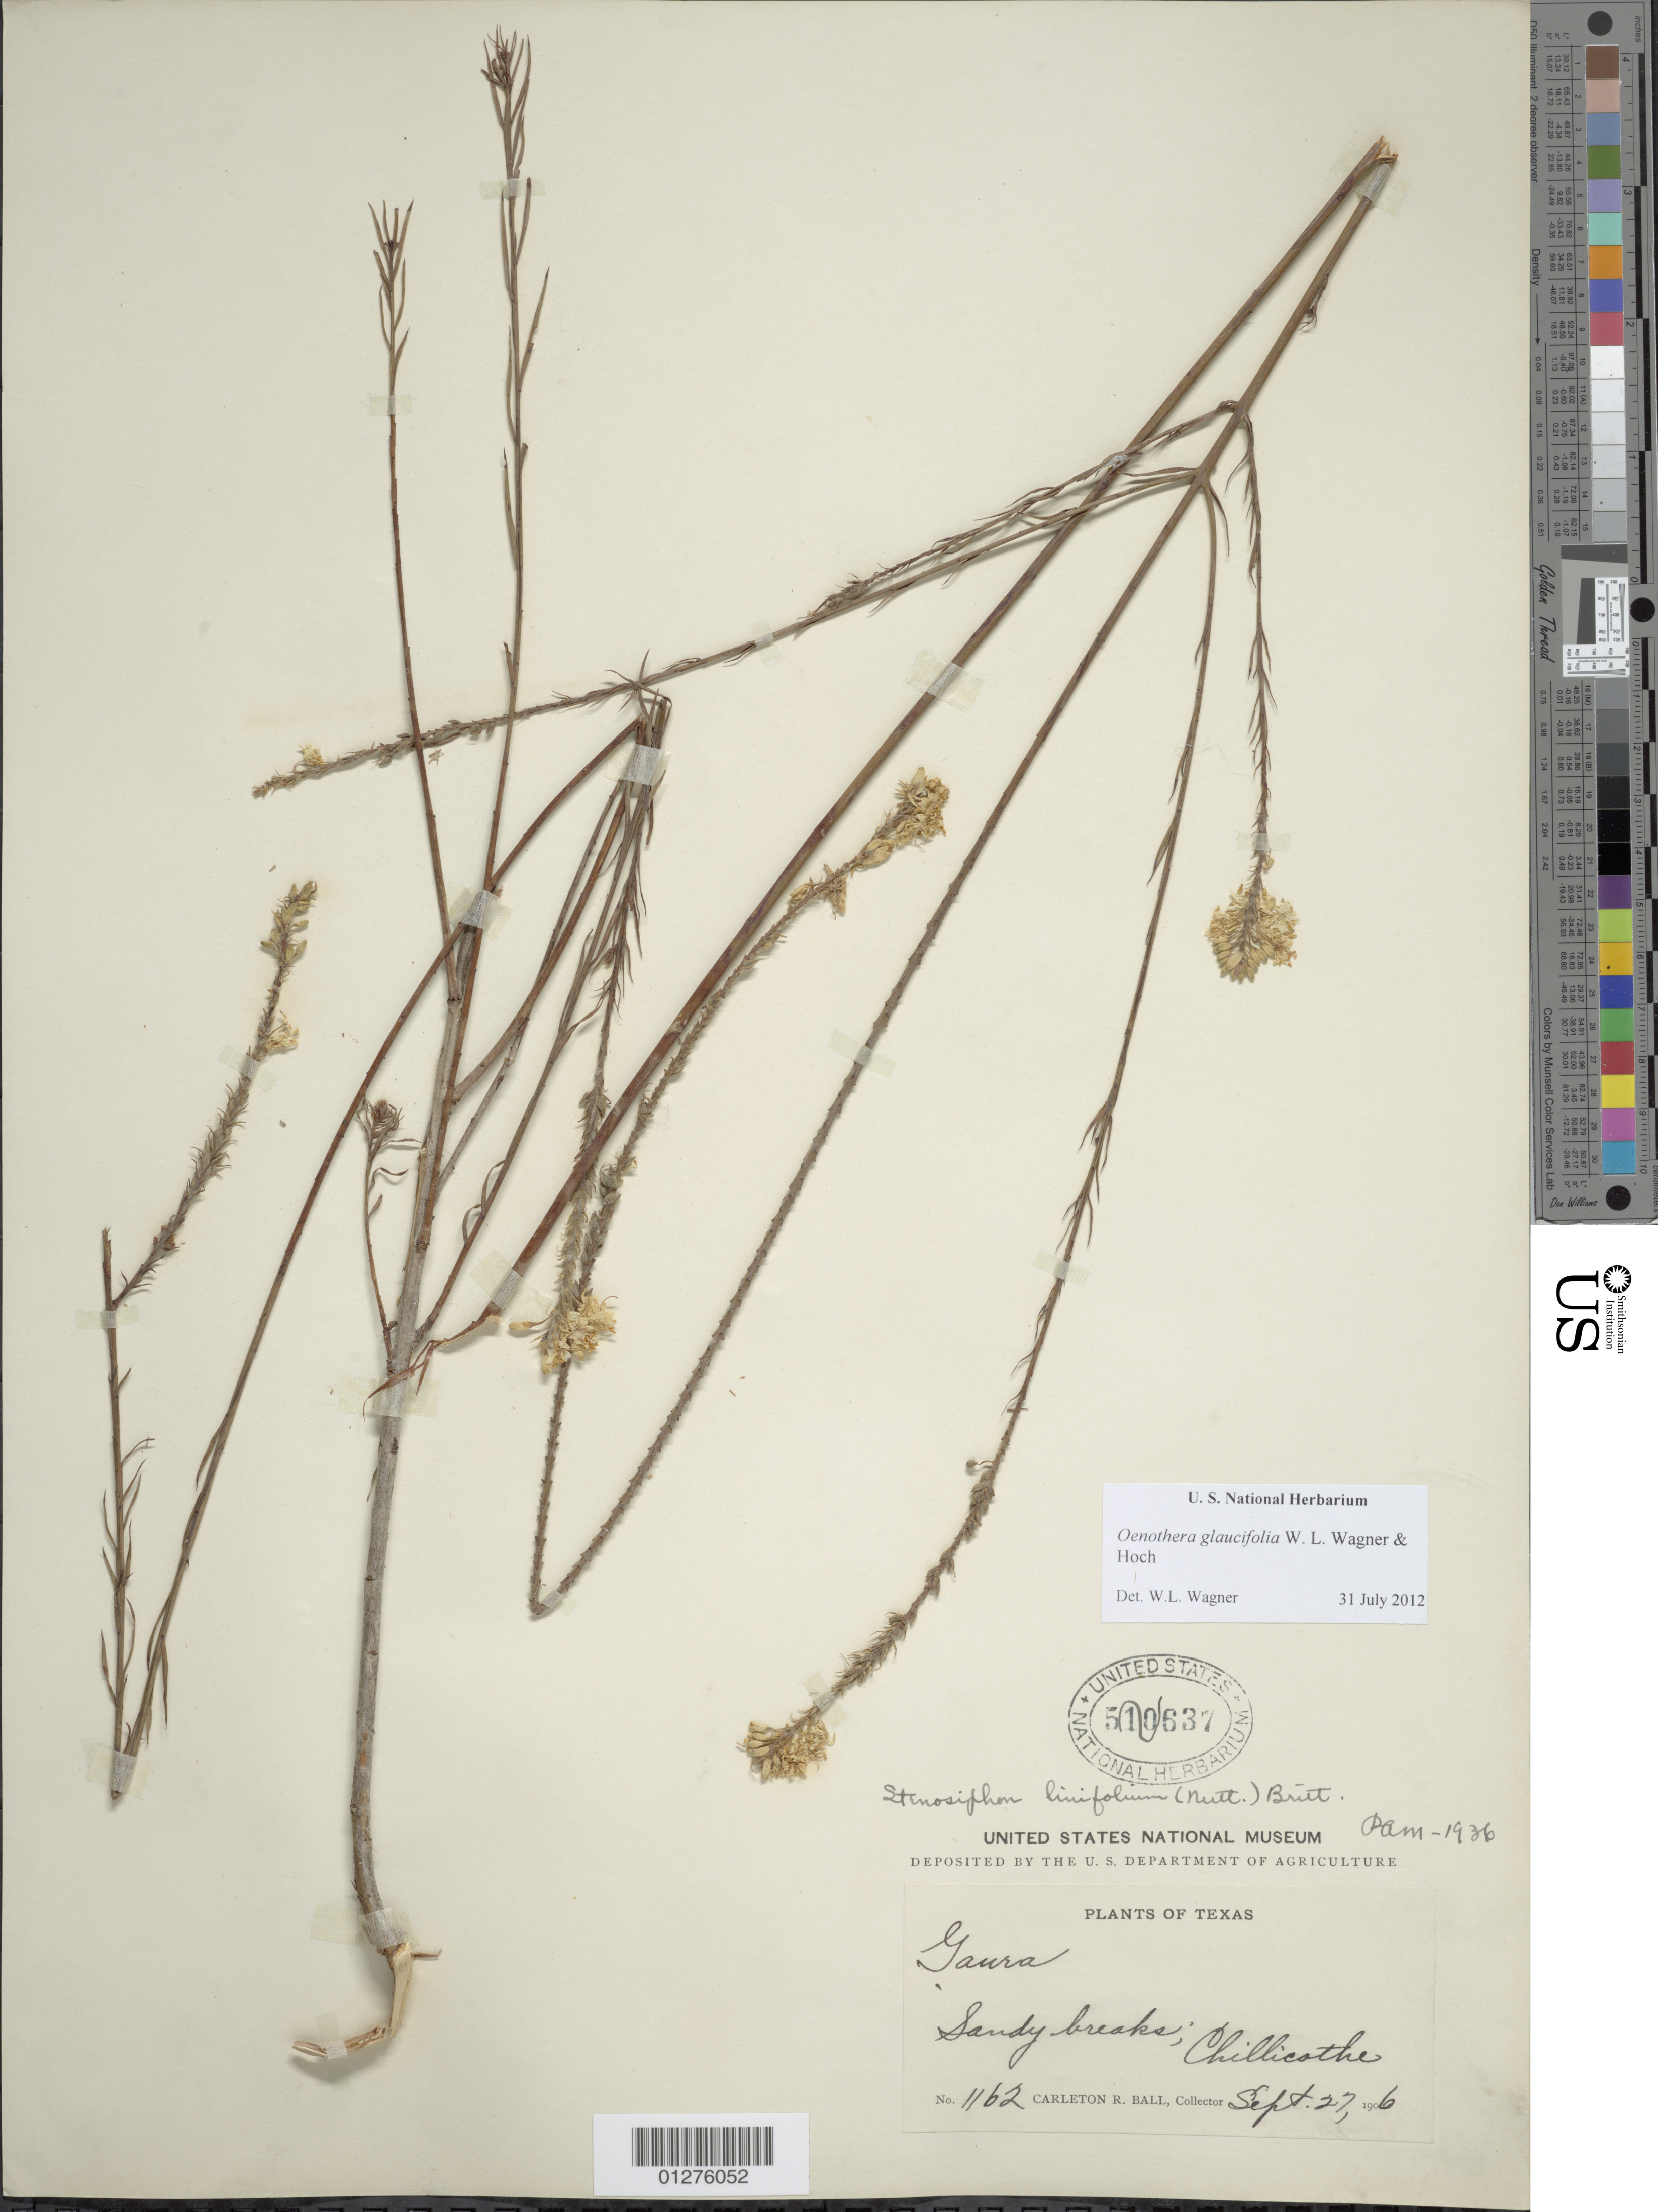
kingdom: Plantae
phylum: Tracheophyta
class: Magnoliopsida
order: Myrtales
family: Onagraceae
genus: Oenothera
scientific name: Oenothera glaucifolia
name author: W.L. Wagner & Hoch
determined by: Wagner, W. L., (BOT), Smithsonian Institution - National Museum of Natural History (UNITED STATES)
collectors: C. R. Ball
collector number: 1162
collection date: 1906-09-27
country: United States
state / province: Texas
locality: Chillicothe.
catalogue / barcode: US 510637